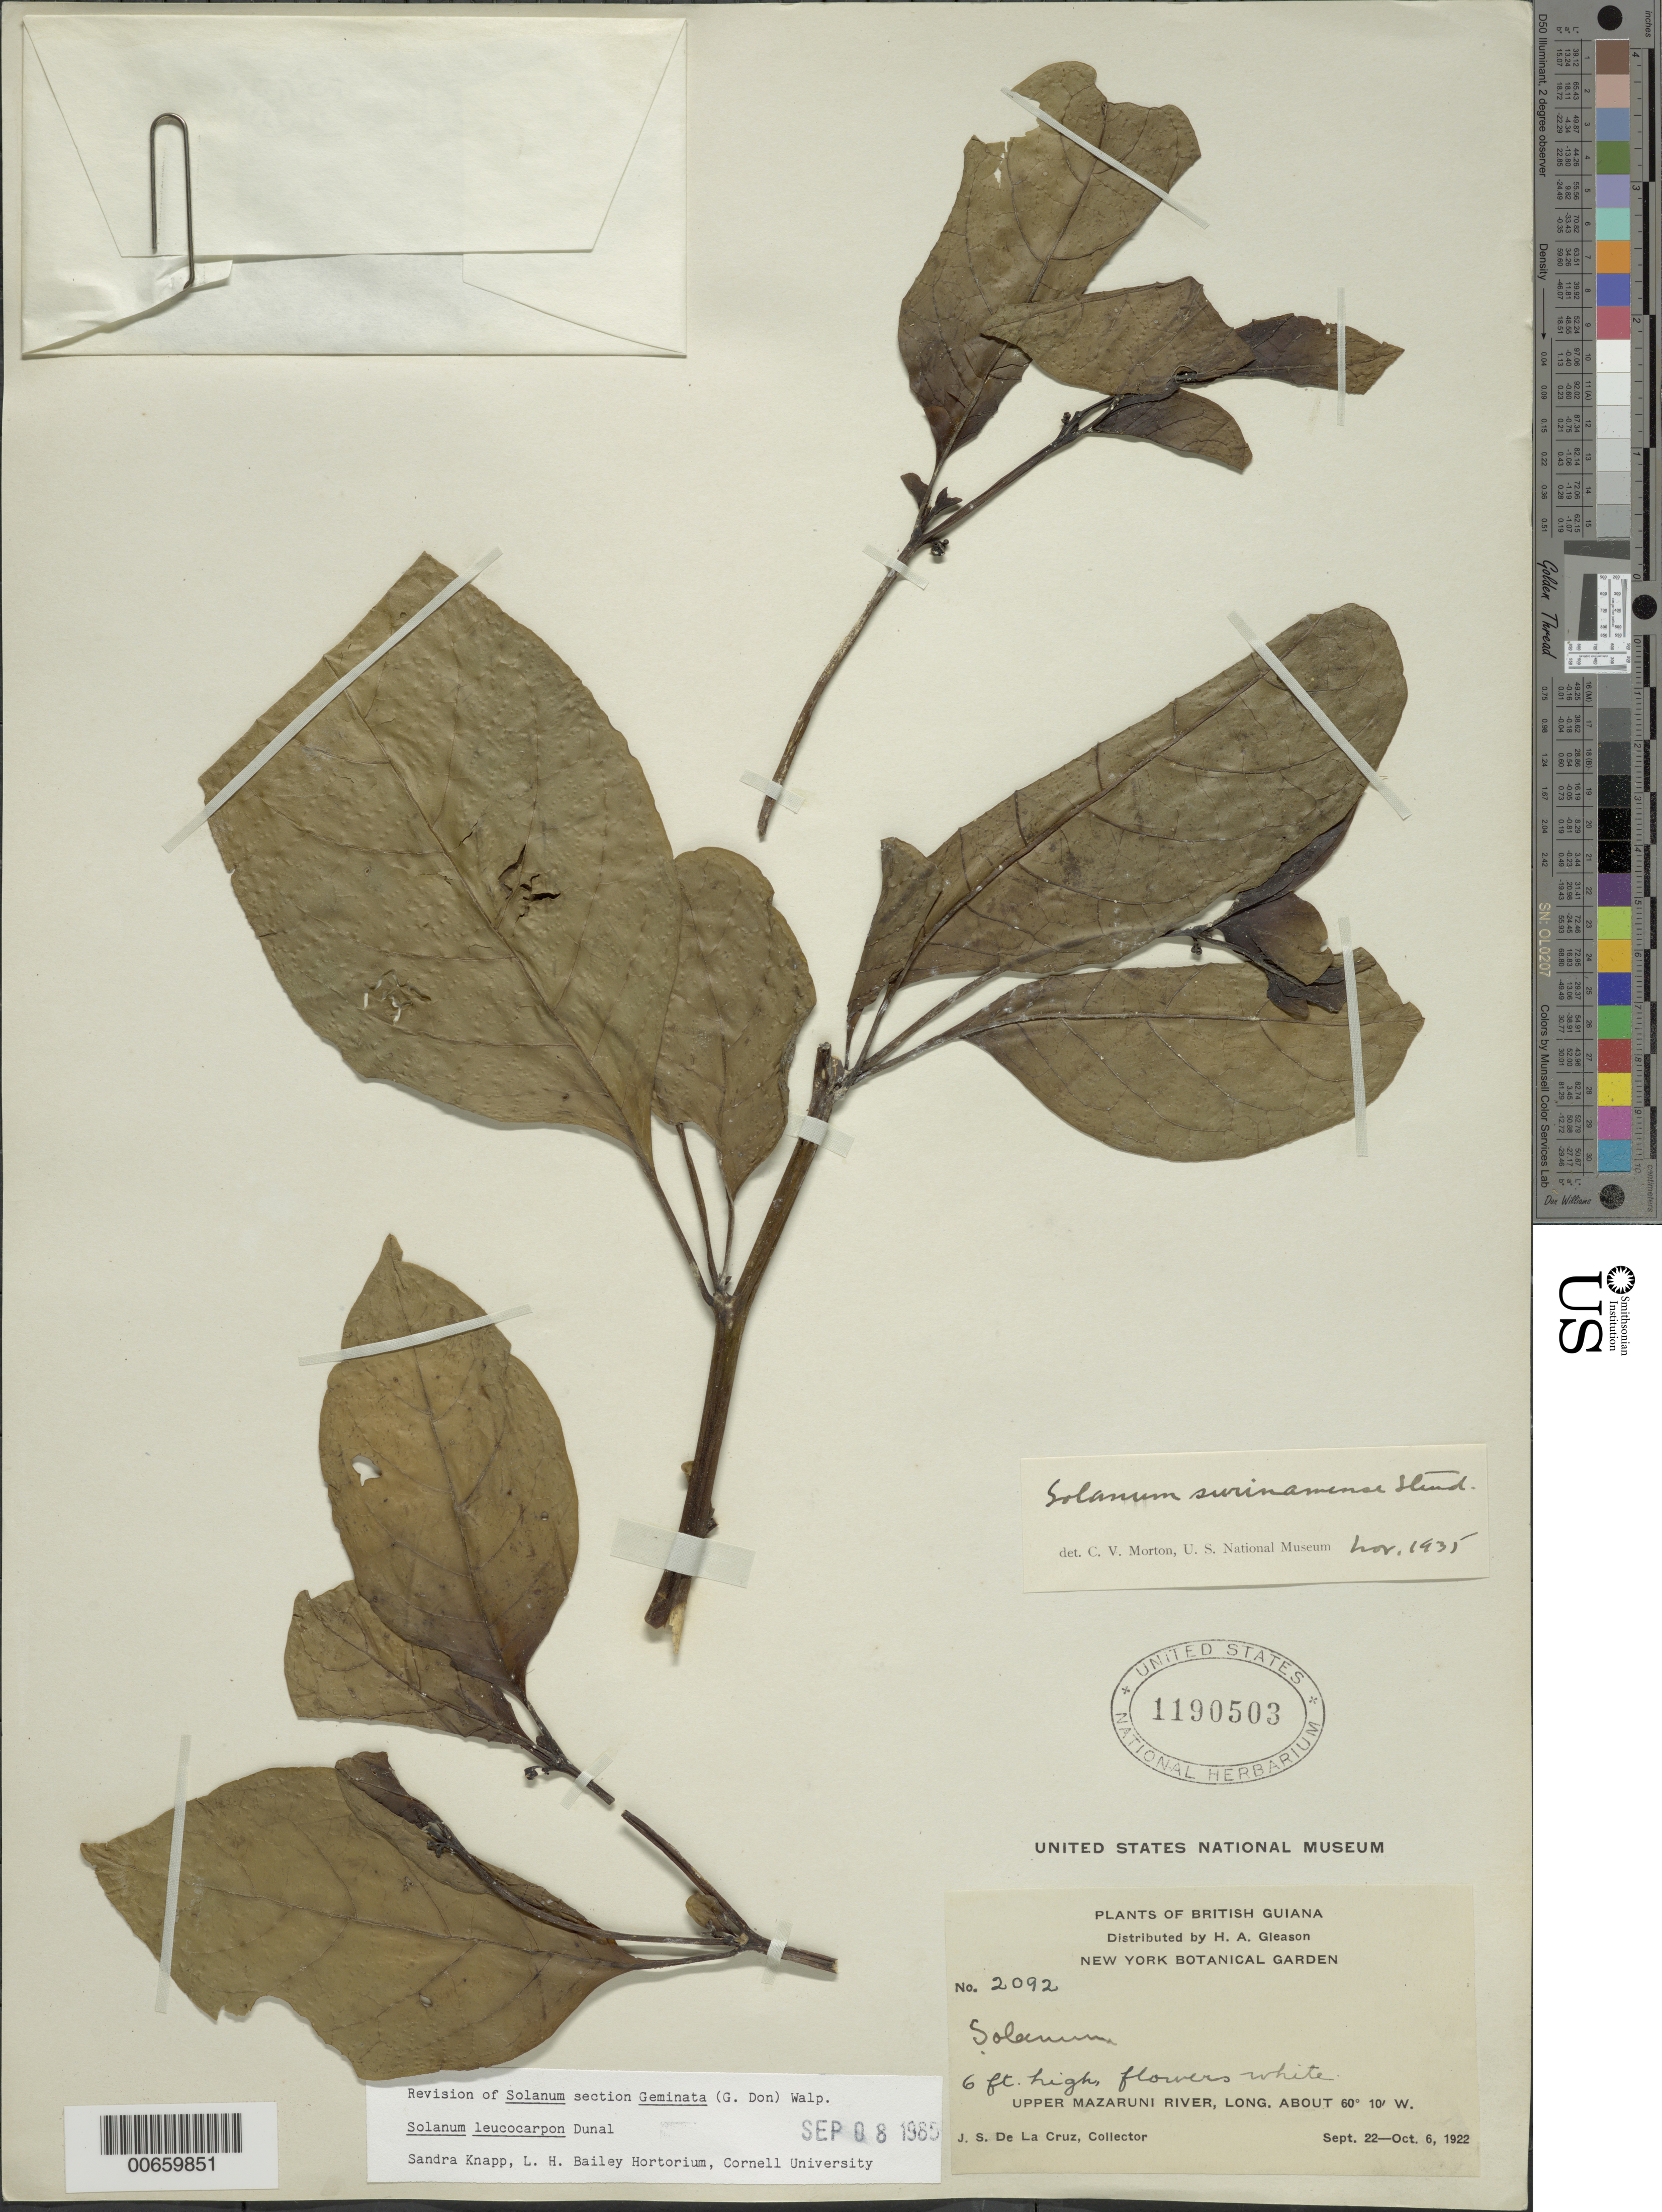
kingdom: Plantae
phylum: Tracheophyta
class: Magnoliopsida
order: Solanales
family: Solanaceae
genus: Solanum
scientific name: Solanum leucocarpon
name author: Dunal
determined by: Knapp, S. D.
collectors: J. S. de la Cruz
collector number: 2092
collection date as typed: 9 Sep 1922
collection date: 1922-09-09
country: Guyana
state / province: Cuyuni-Mazaruni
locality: Upper Mazaruni R.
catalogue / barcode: US 1190503